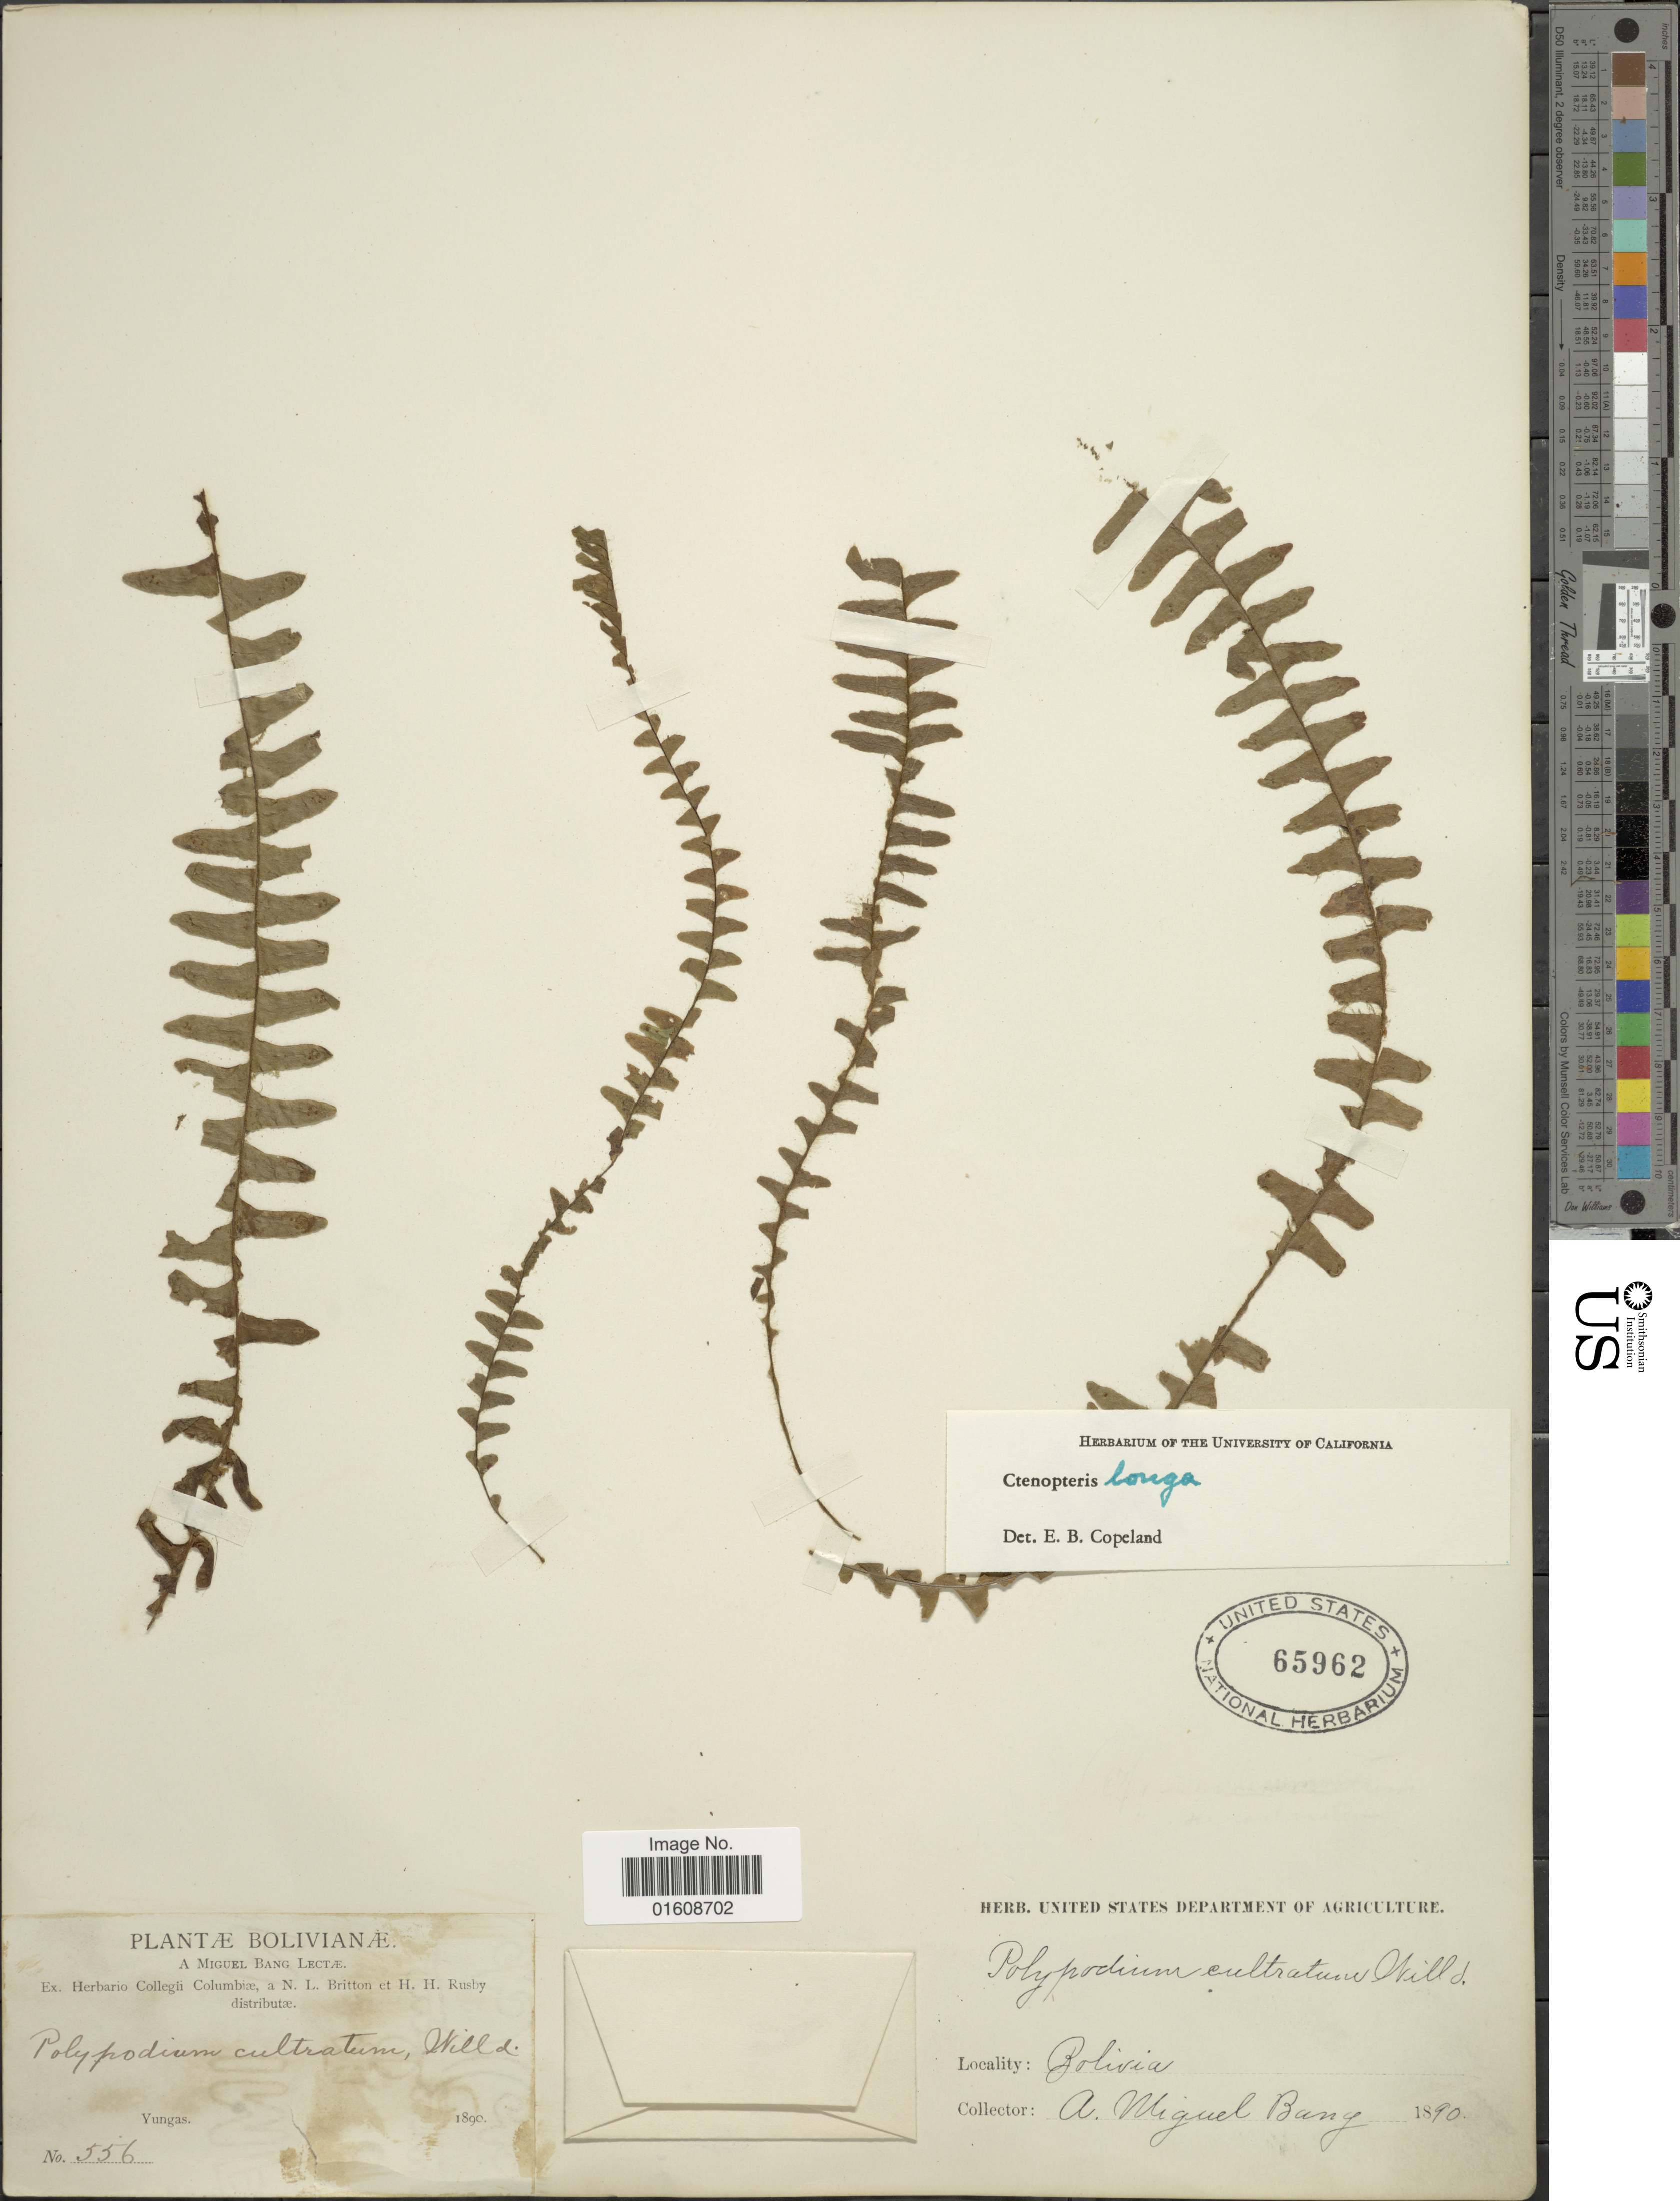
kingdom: Plantae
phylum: Tracheophyta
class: Polypodiopsida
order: Polypodiales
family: Polypodiaceae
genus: Alansmia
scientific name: Alansmia lanigera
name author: (Desv.) Moguel & M. Kessler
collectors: M. Bang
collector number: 556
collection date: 1890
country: Bolivia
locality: Yungas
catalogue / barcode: US 65962